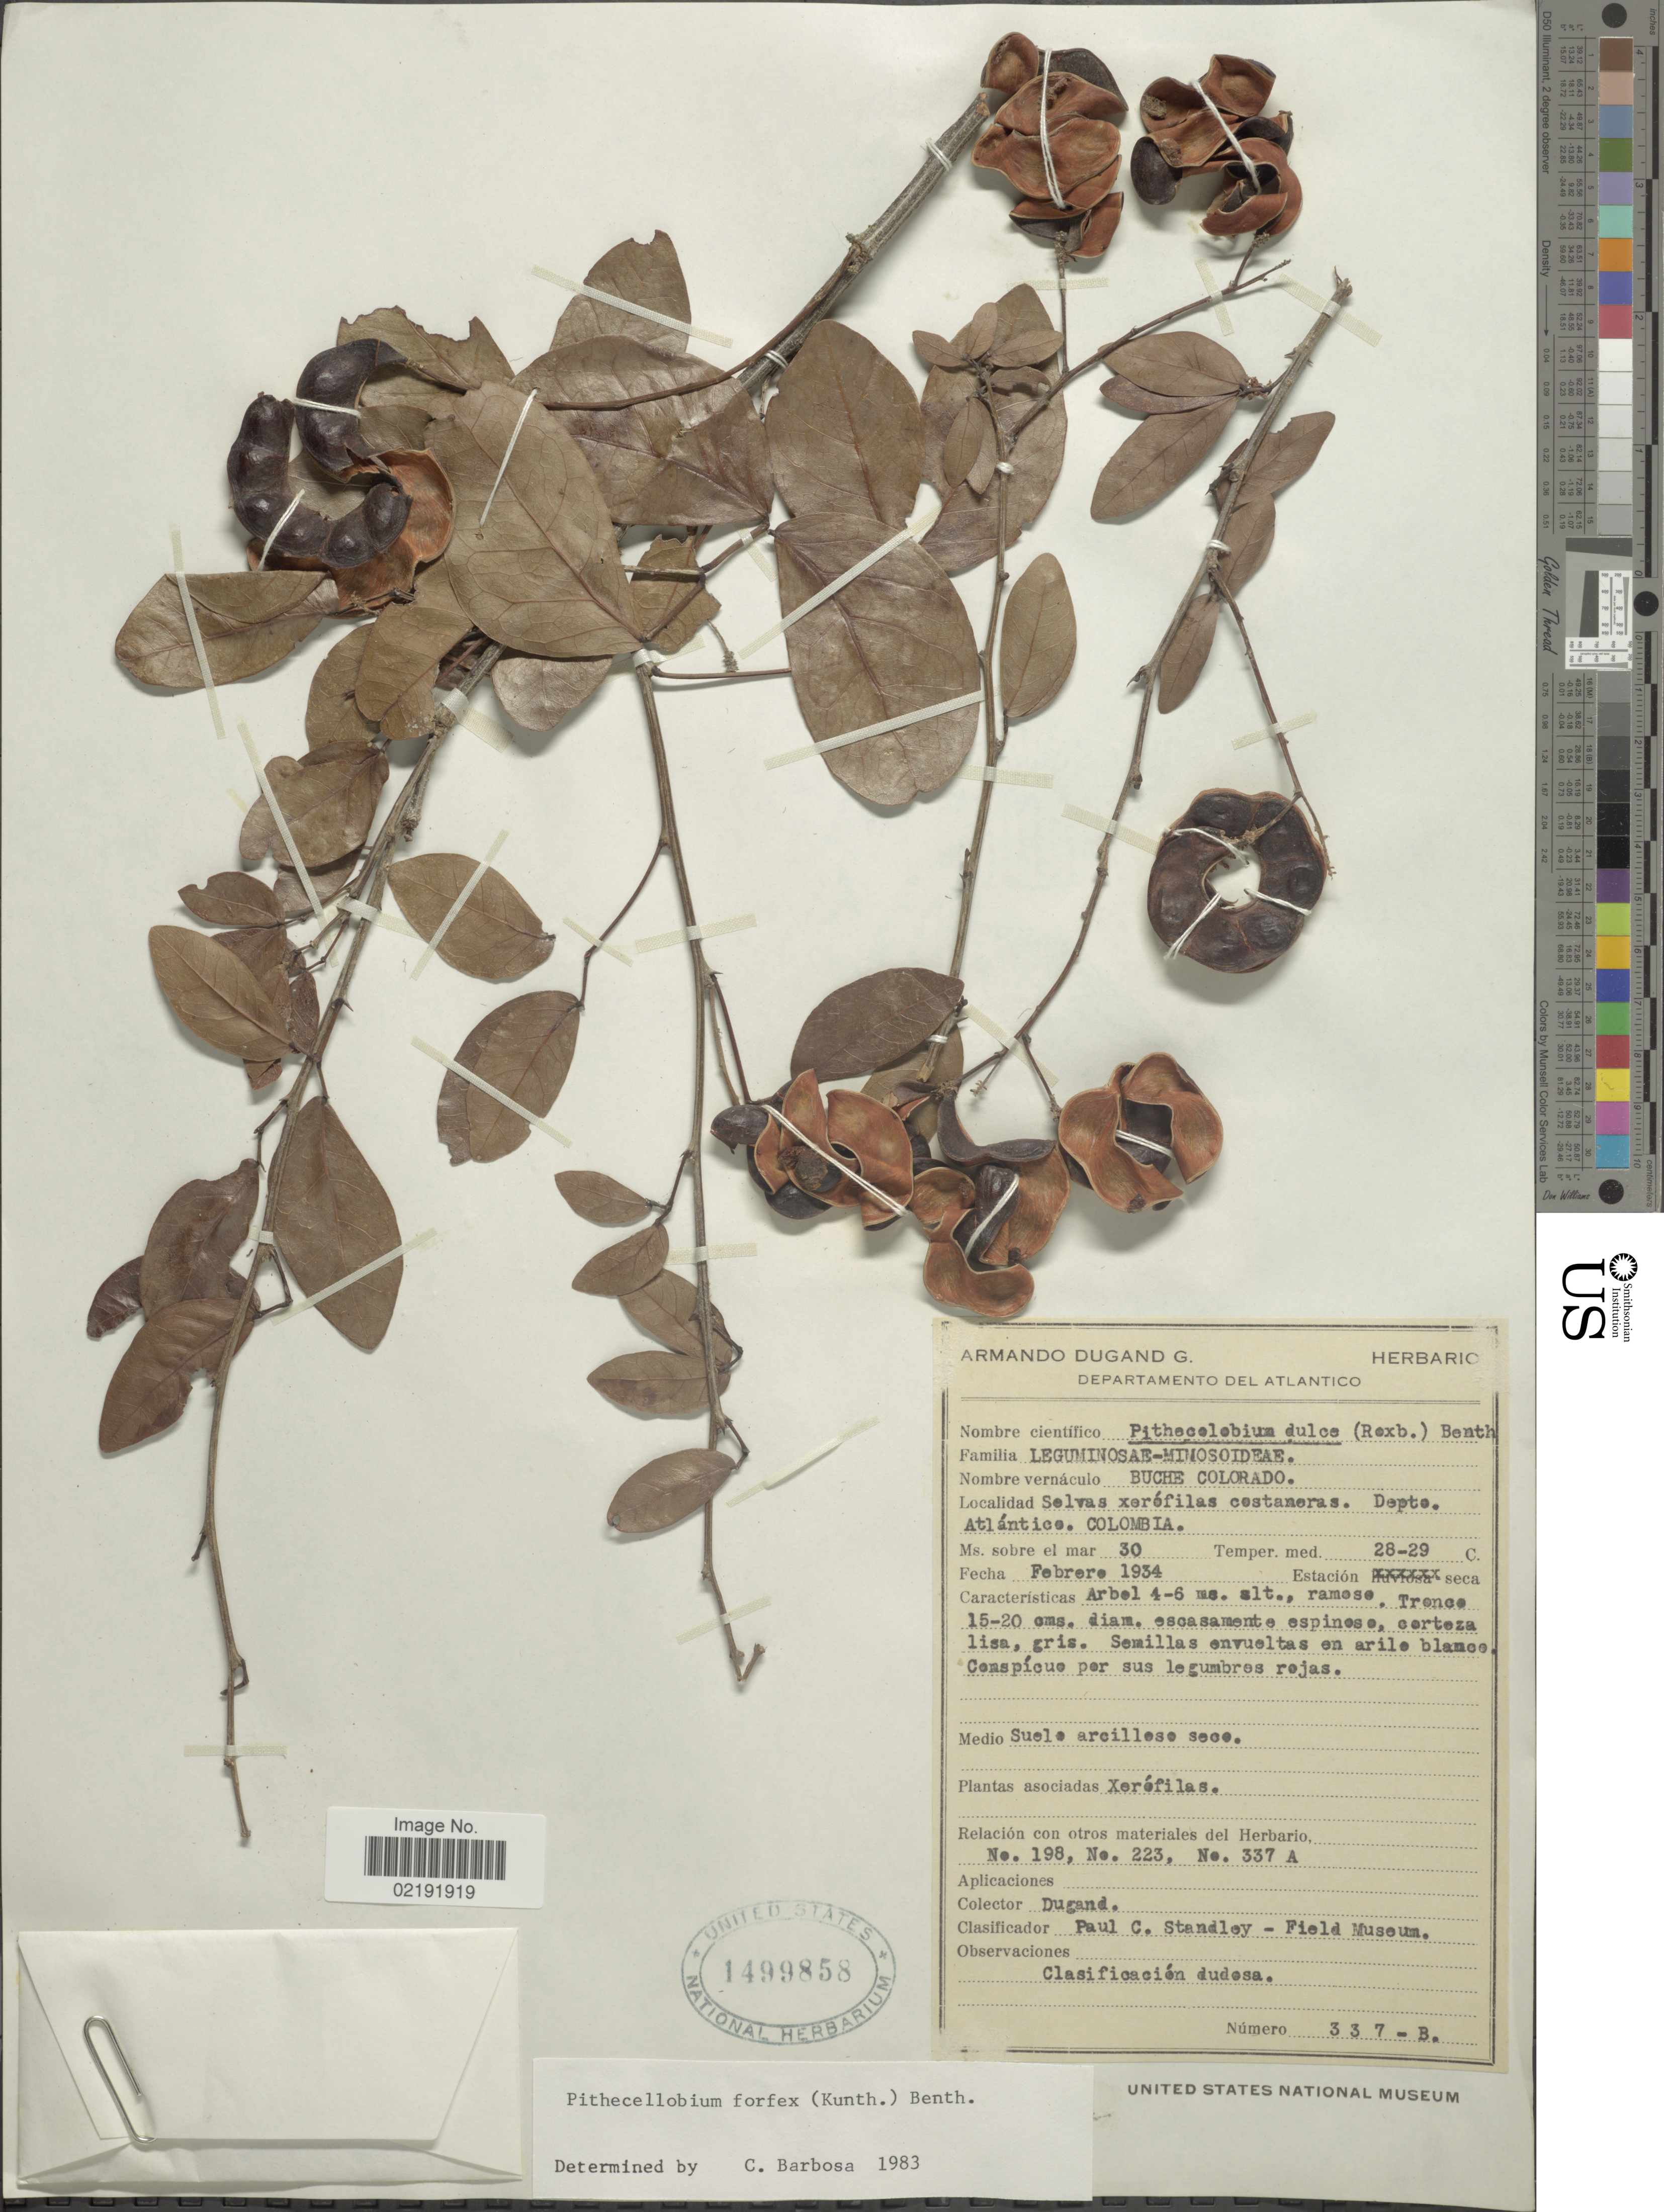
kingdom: Plantae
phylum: Tracheophyta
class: Magnoliopsida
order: Fabales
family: Fabaceae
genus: Pithecellobium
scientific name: Pithecellobium roseum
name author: (Vahl) Barneby & J.W. Grimes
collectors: A. Dugand G.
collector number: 337-B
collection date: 1934-02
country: Colombia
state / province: Atlántico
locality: Selvas xeréfilas cestaneras. Depto. Atlántico. Colombia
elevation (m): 30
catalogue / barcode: US 1499858